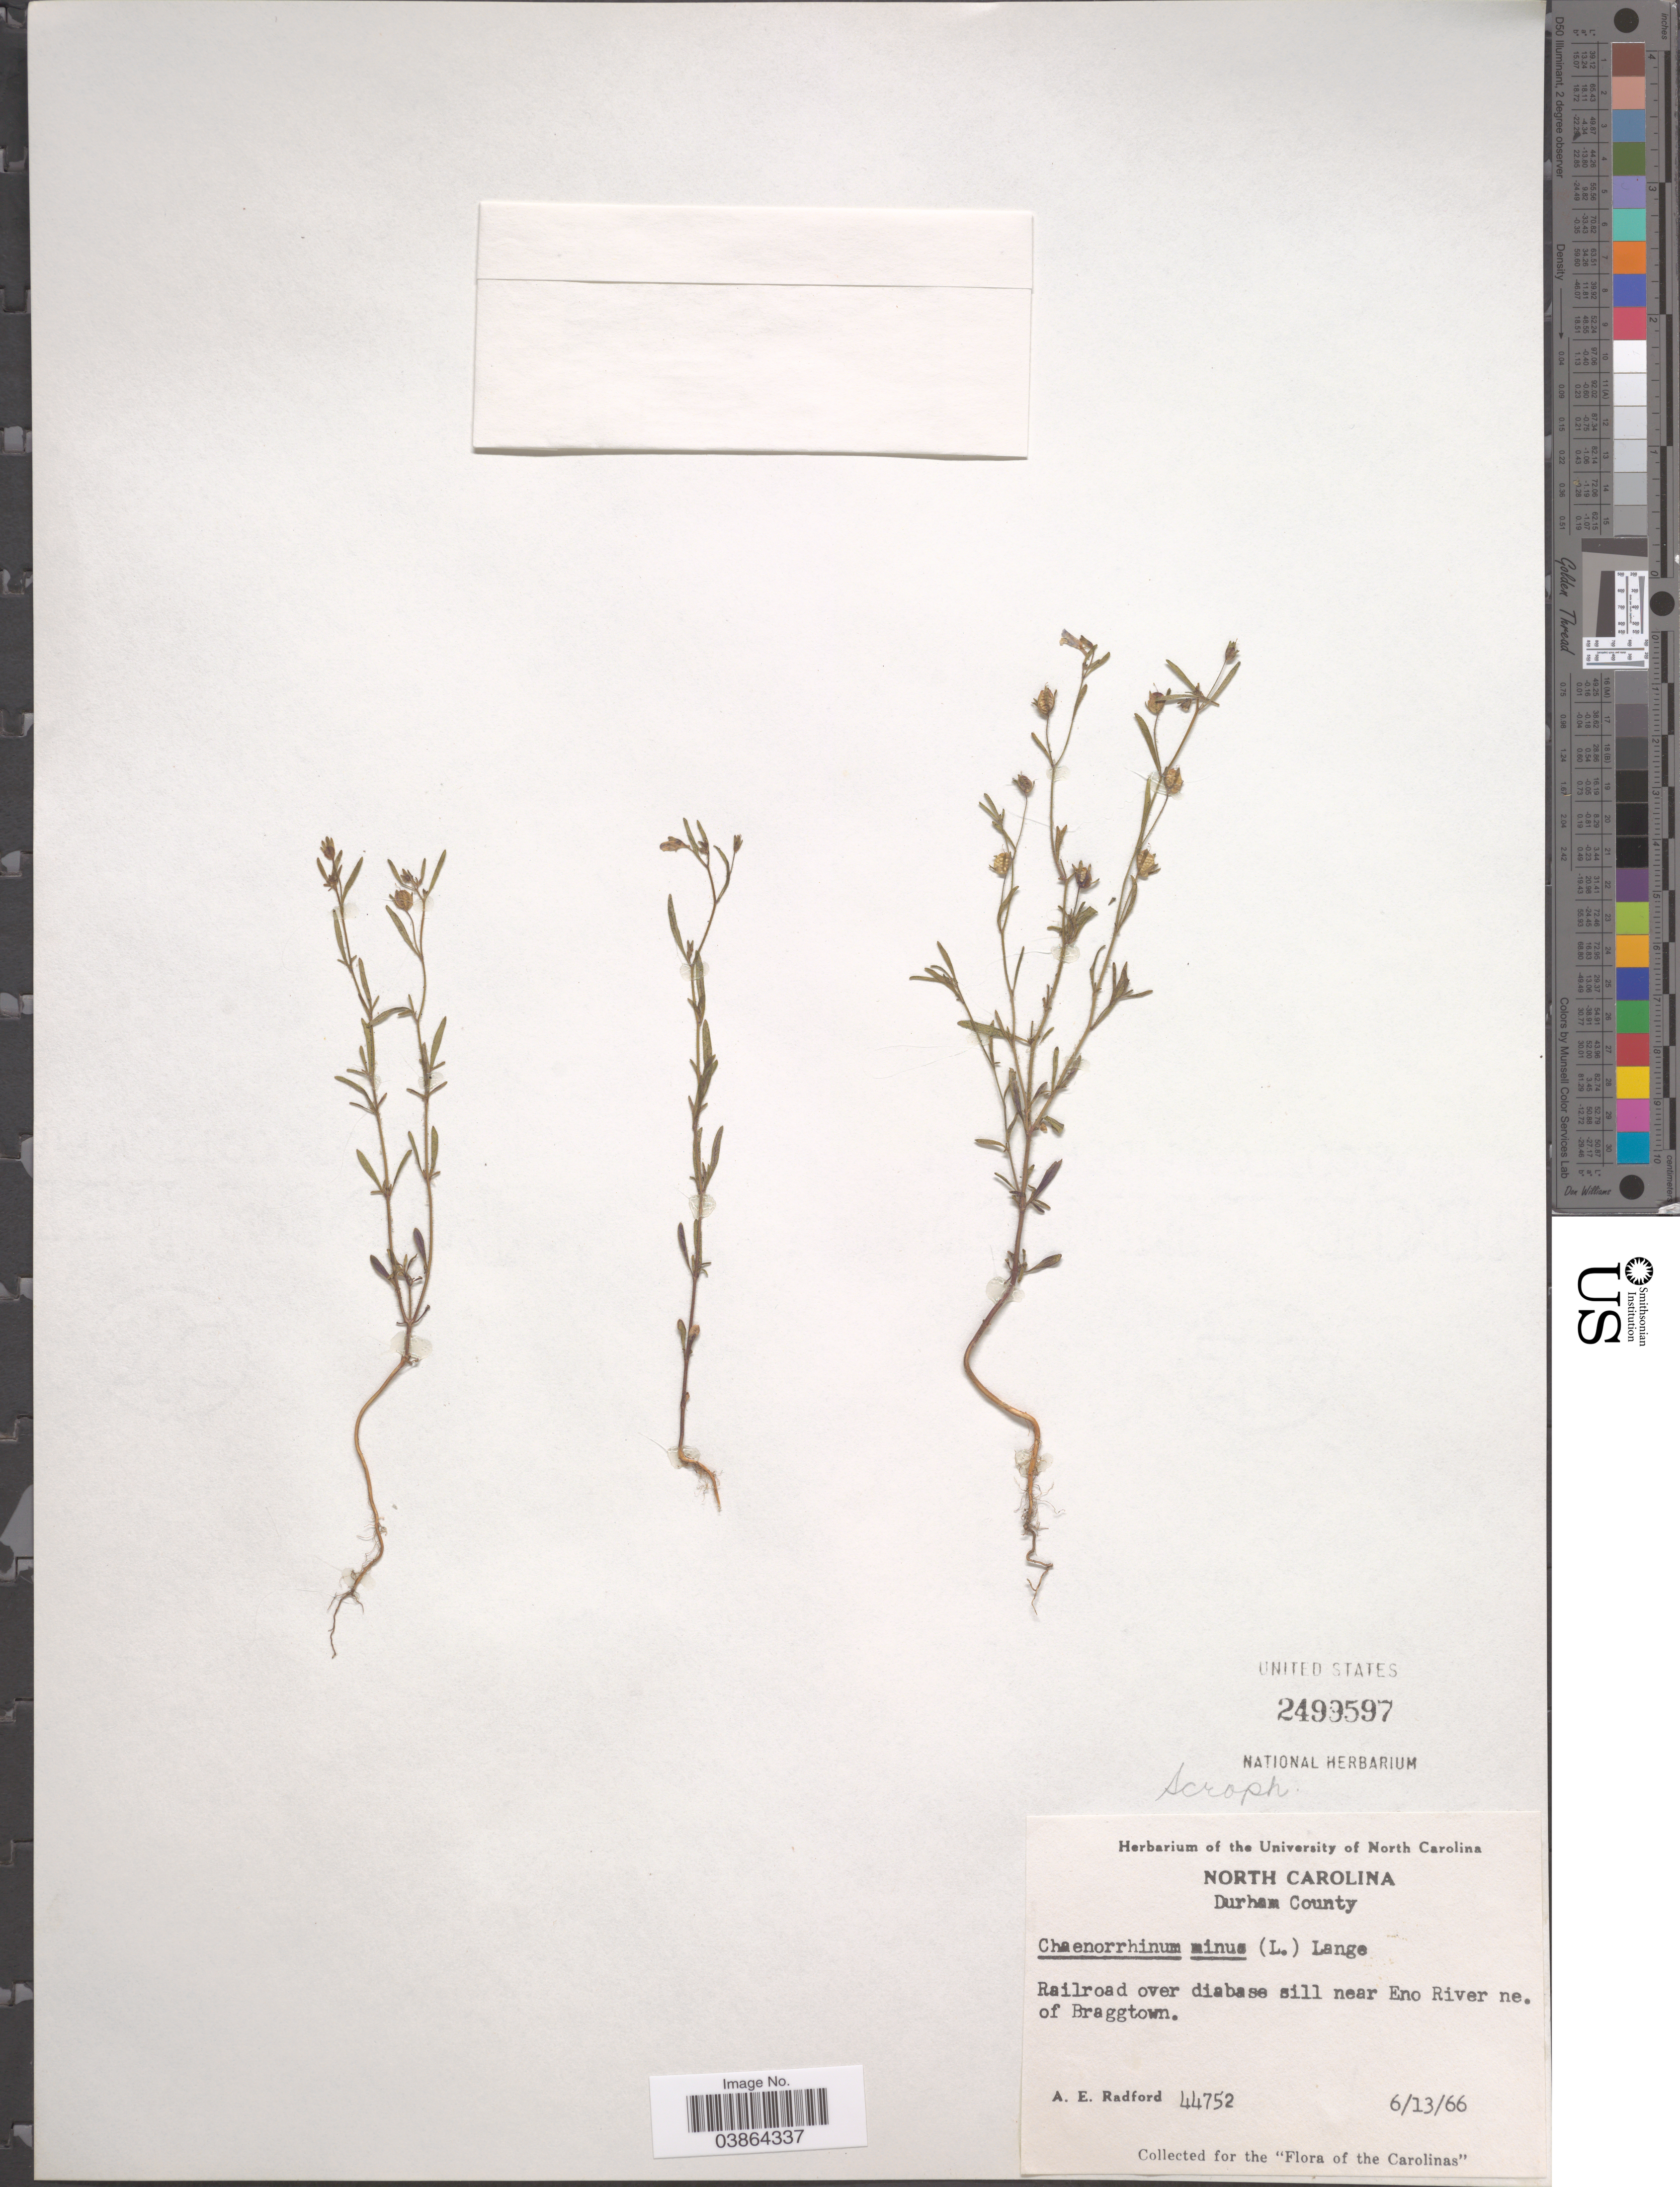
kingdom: Plantae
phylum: Tracheophyta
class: Magnoliopsida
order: Lamiales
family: Plantaginaceae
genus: Chaenorrhinum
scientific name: Chaenorrhinum minor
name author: (L.) Lange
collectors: A. E. Radford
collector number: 44752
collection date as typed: Transcribed d/m/y: 13/6/66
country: United States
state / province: North Carolina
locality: Durham County. Railroad over diabase sill near Eno River ne. of Braggtown.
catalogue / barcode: US 2499597